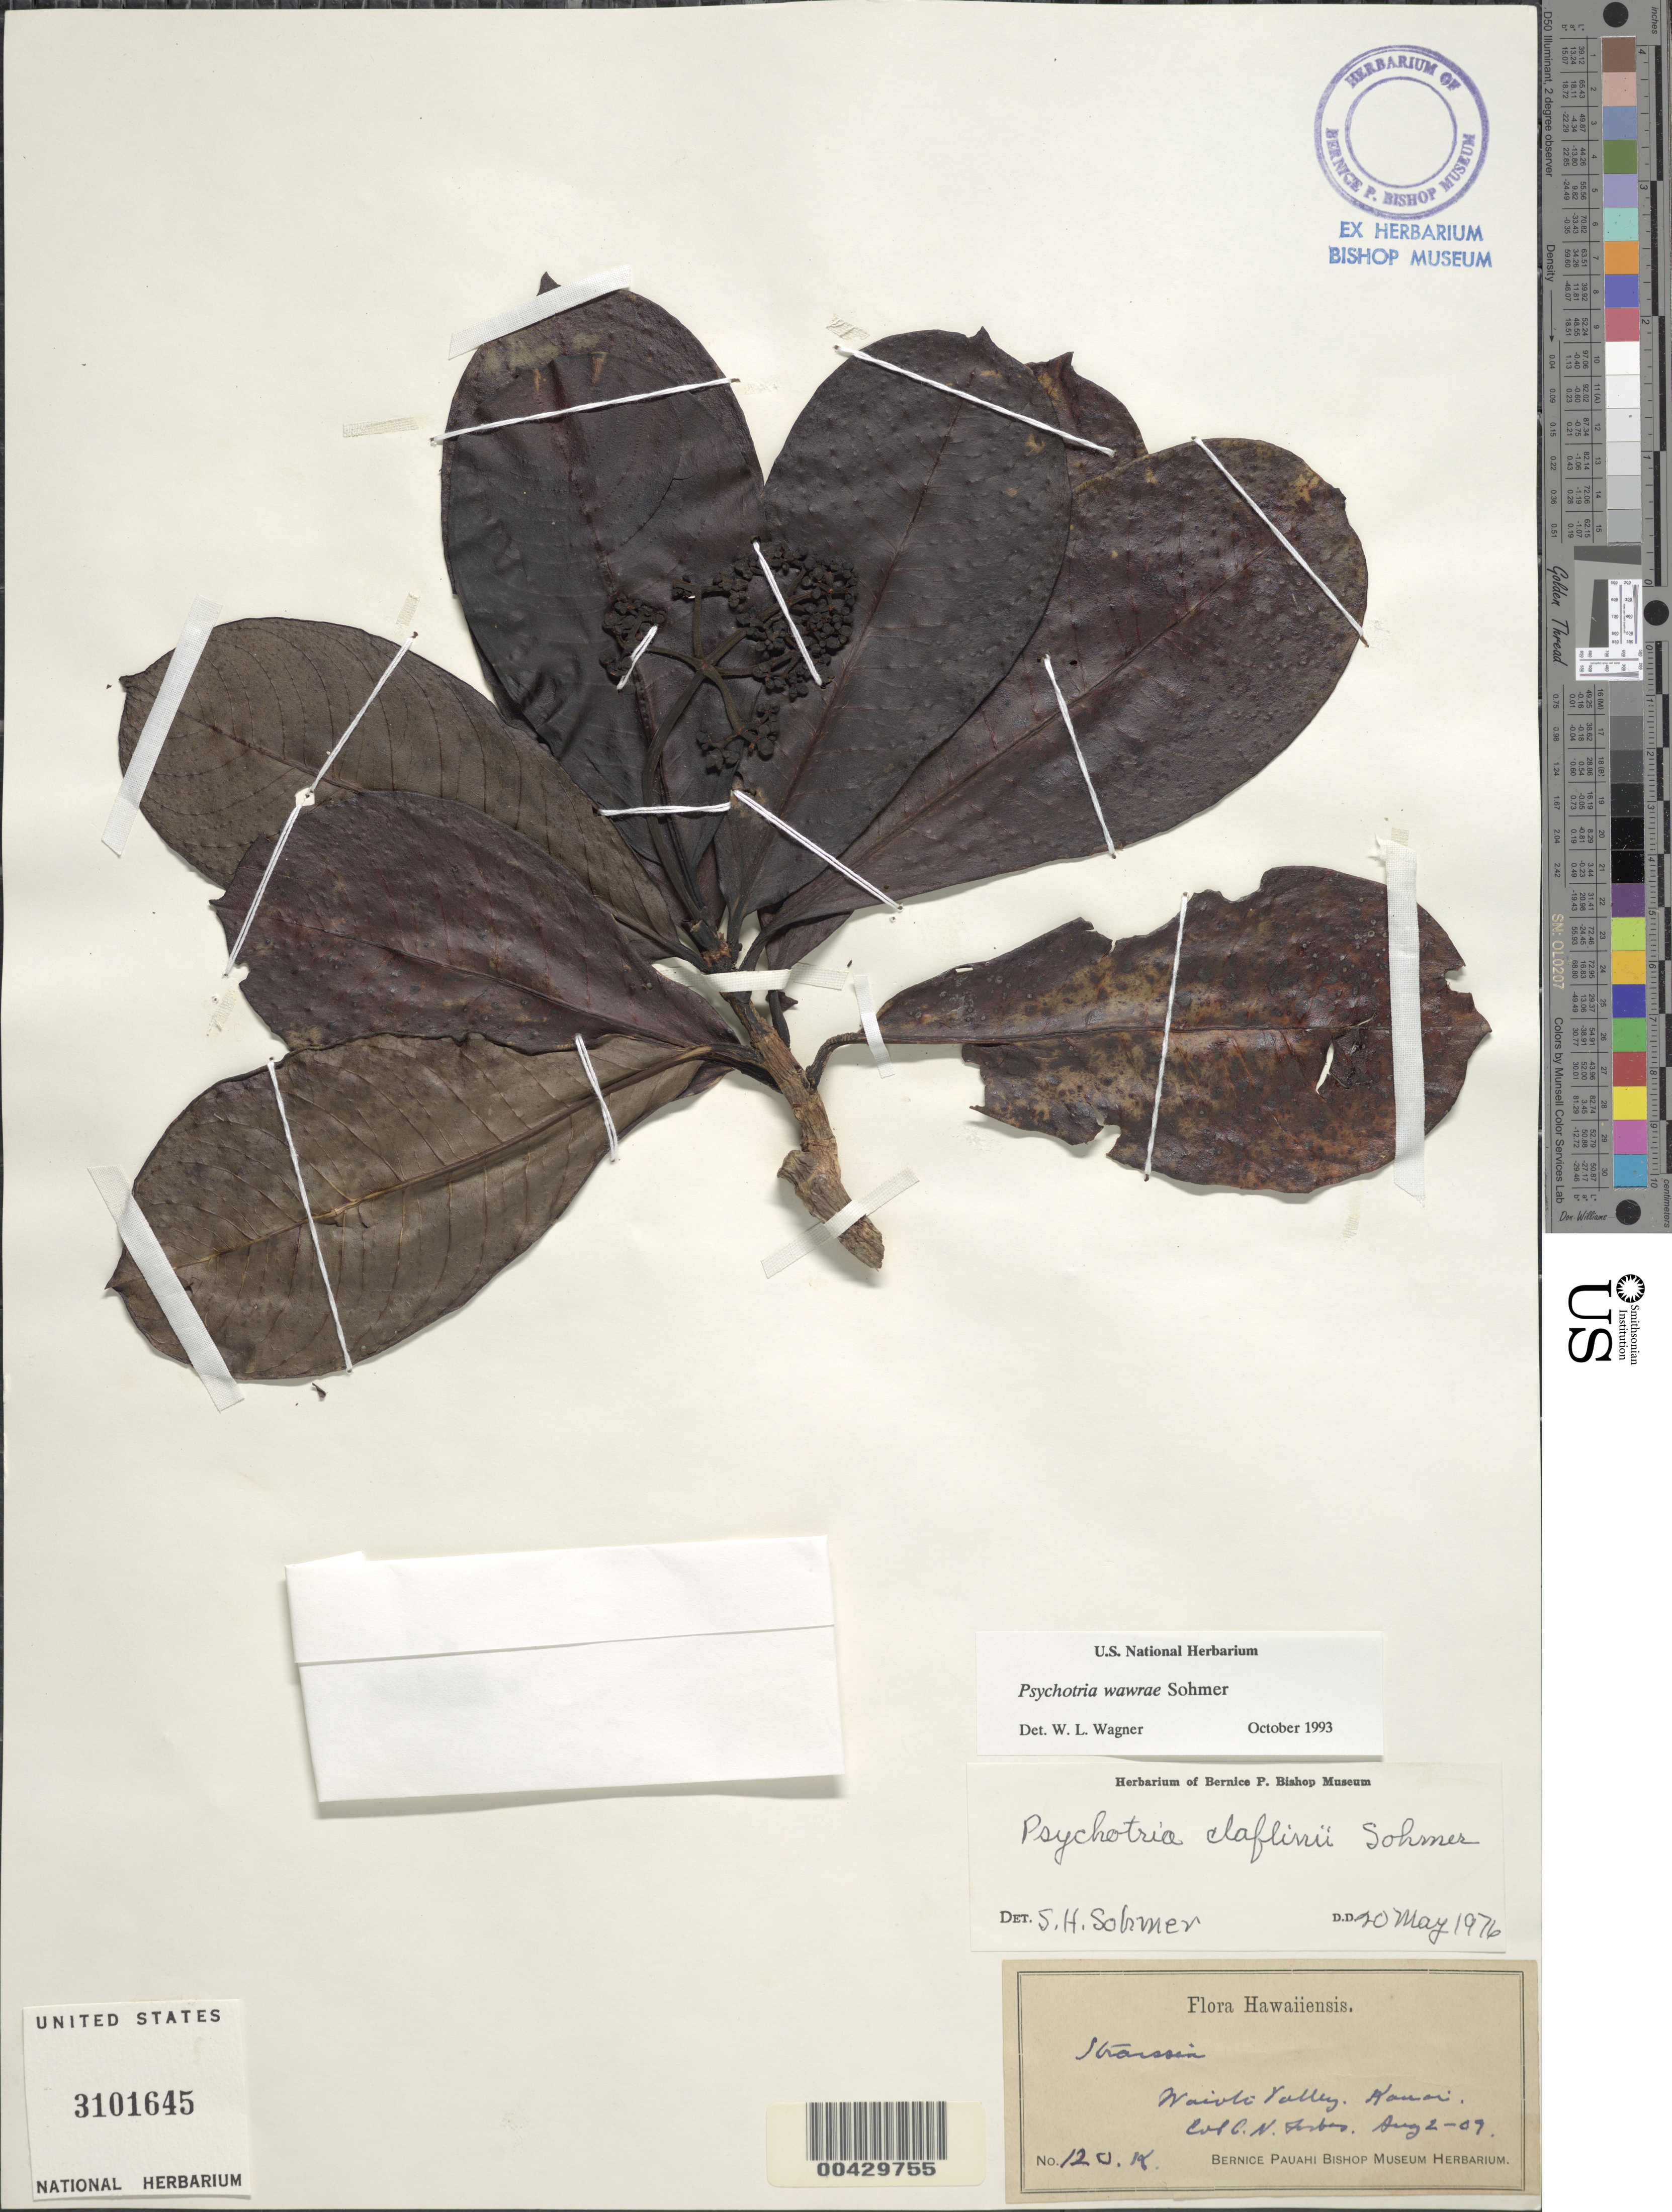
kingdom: Plantae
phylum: Tracheophyta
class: Magnoliopsida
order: Gentianales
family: Rubiaceae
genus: Psychotria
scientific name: Psychotria wawrae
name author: Sohmer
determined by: Wagner, W. L., (BOT), Smithsonian Institution - National Museum of Natural History (UNITED STATES)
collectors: C. N. Forbes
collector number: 120.K.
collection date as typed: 2 Aug 1909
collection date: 1909-08-02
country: United States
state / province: Hawaii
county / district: Kauai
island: Kaua'i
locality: Waiolo Valley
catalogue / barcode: US 3101645